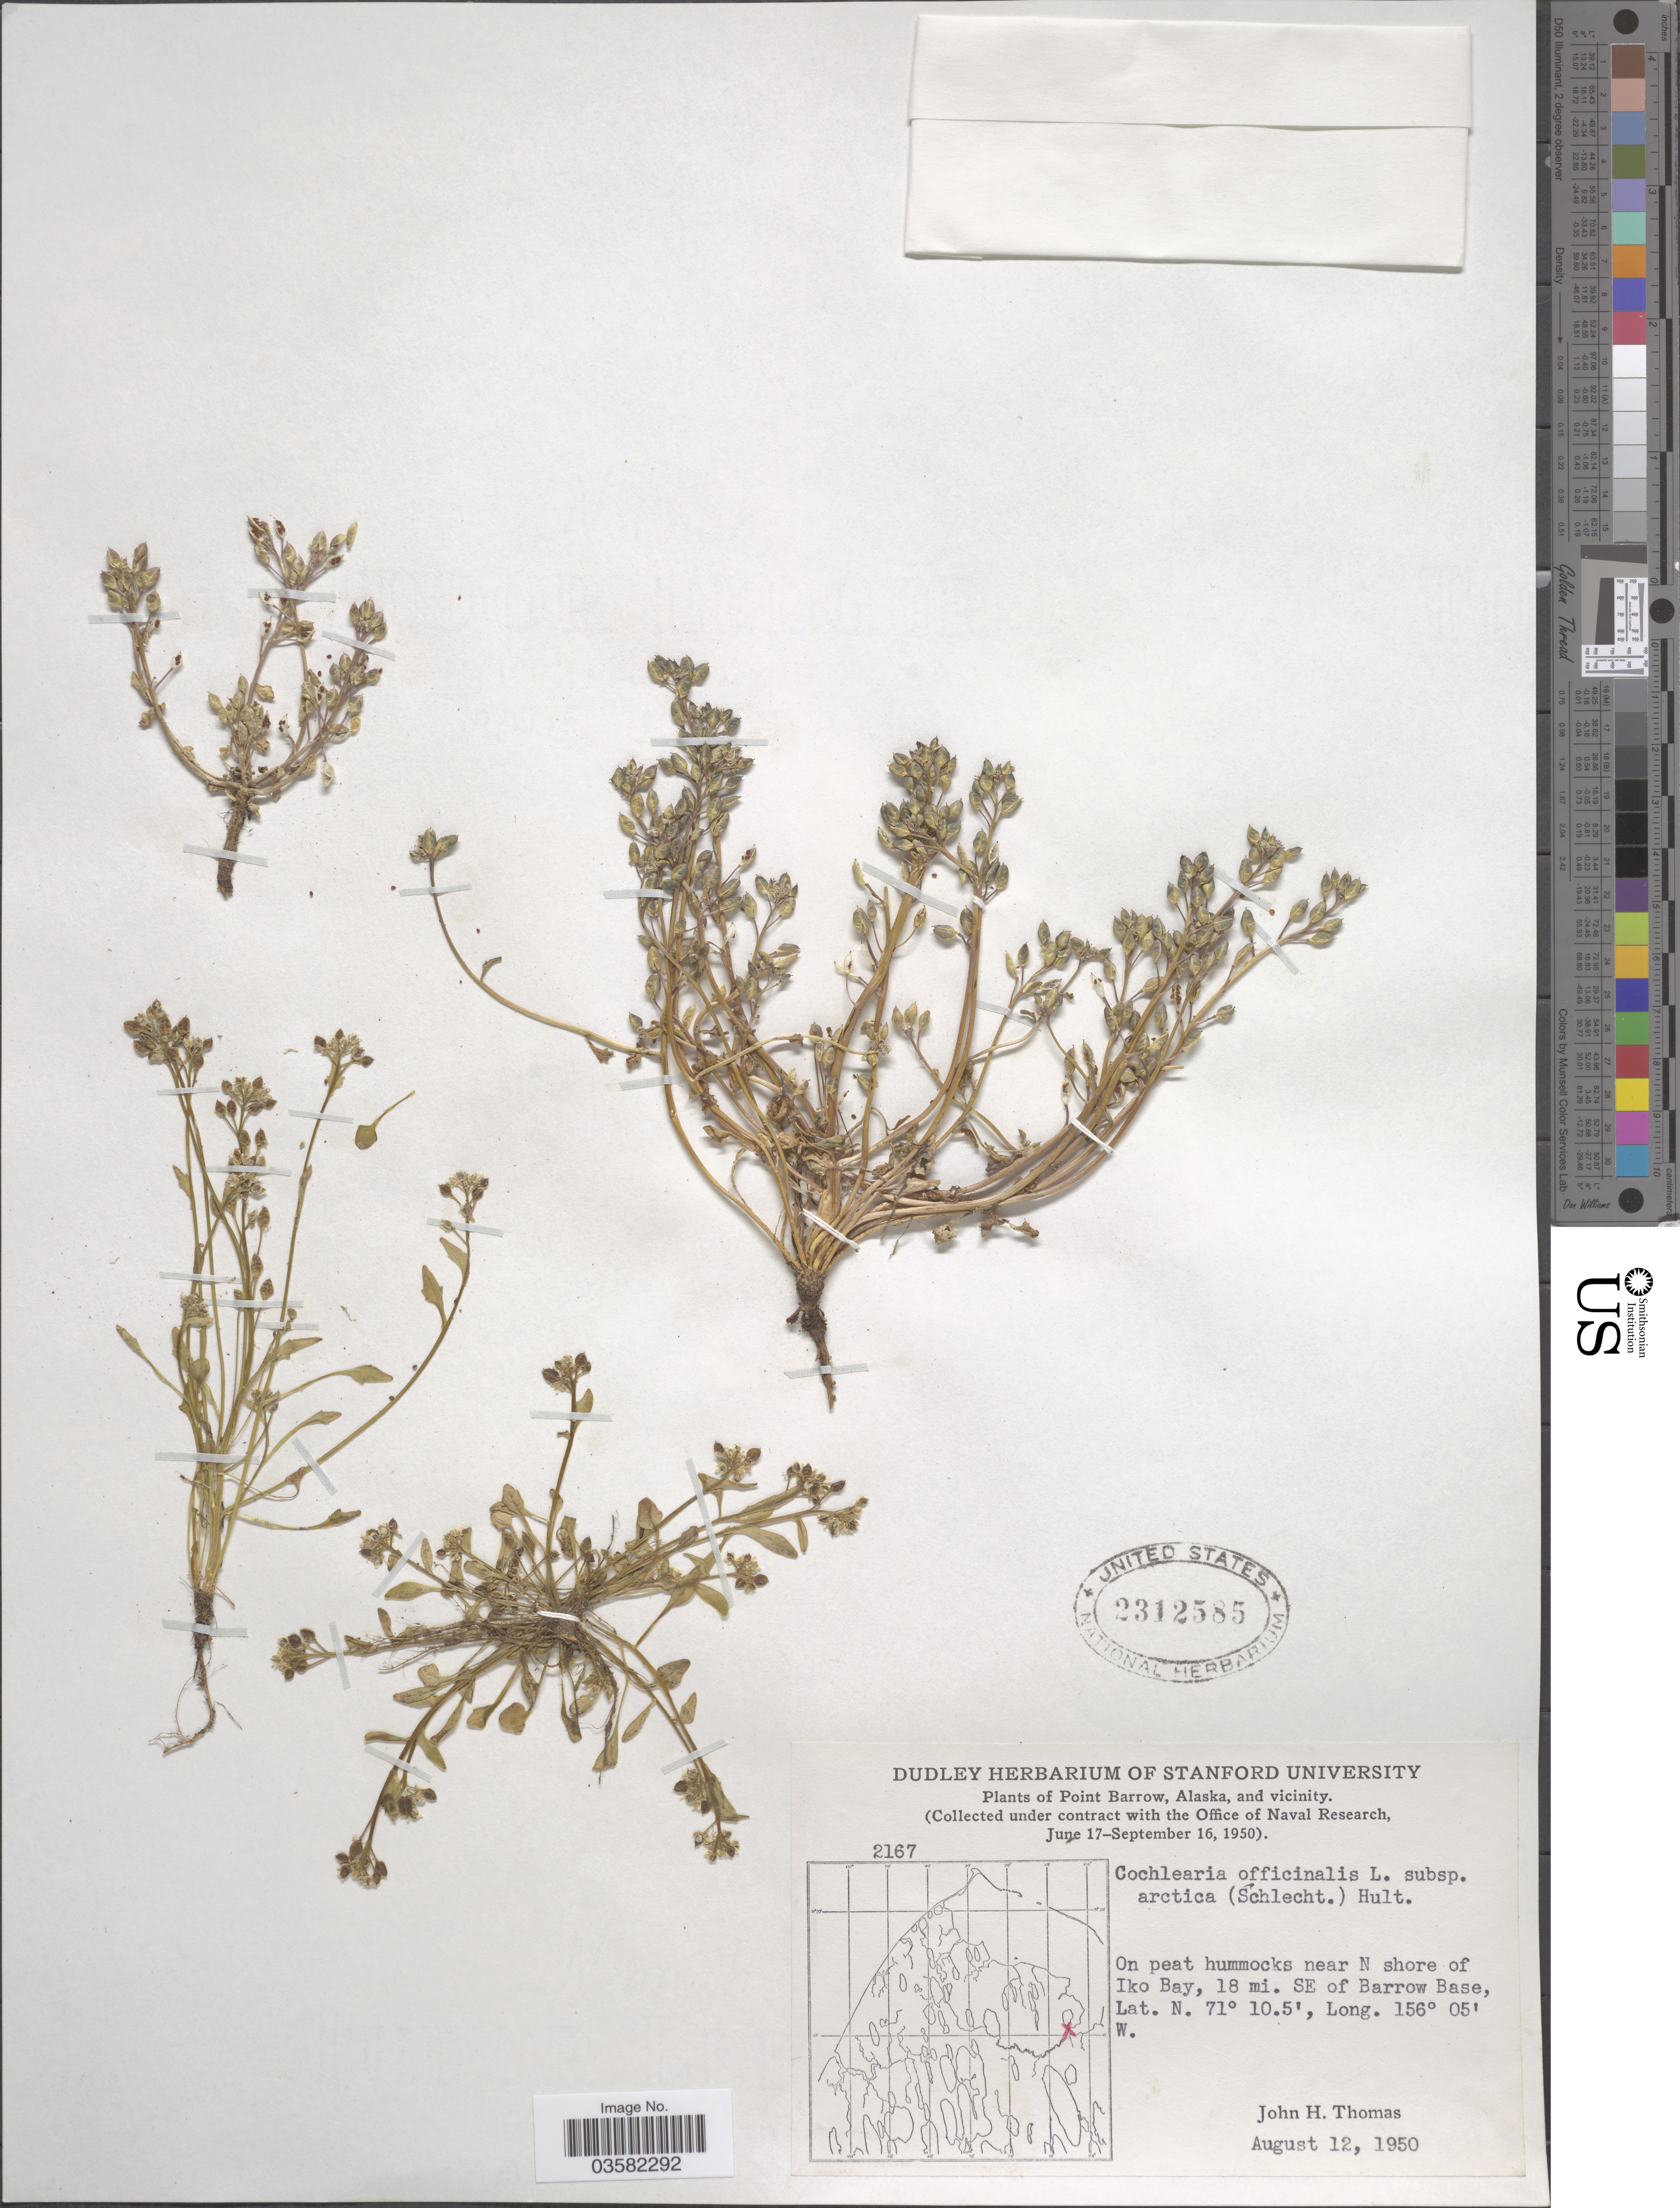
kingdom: Plantae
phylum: Tracheophyta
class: Magnoliopsida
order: Brassicales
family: Brassicaceae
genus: Cochlearia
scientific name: Cochlearia officinalis subsp. arctica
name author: (Schltdl. ex DC.) Hultén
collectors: J. H. Thomas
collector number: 2167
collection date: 1950-08-12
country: United States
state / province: Alaska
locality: Point Barrow, Alaska, and vicinity. On peat hummocks near N shore of Iko Bay, 18 mi. SE of Barrow Base.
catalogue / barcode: US 2312585